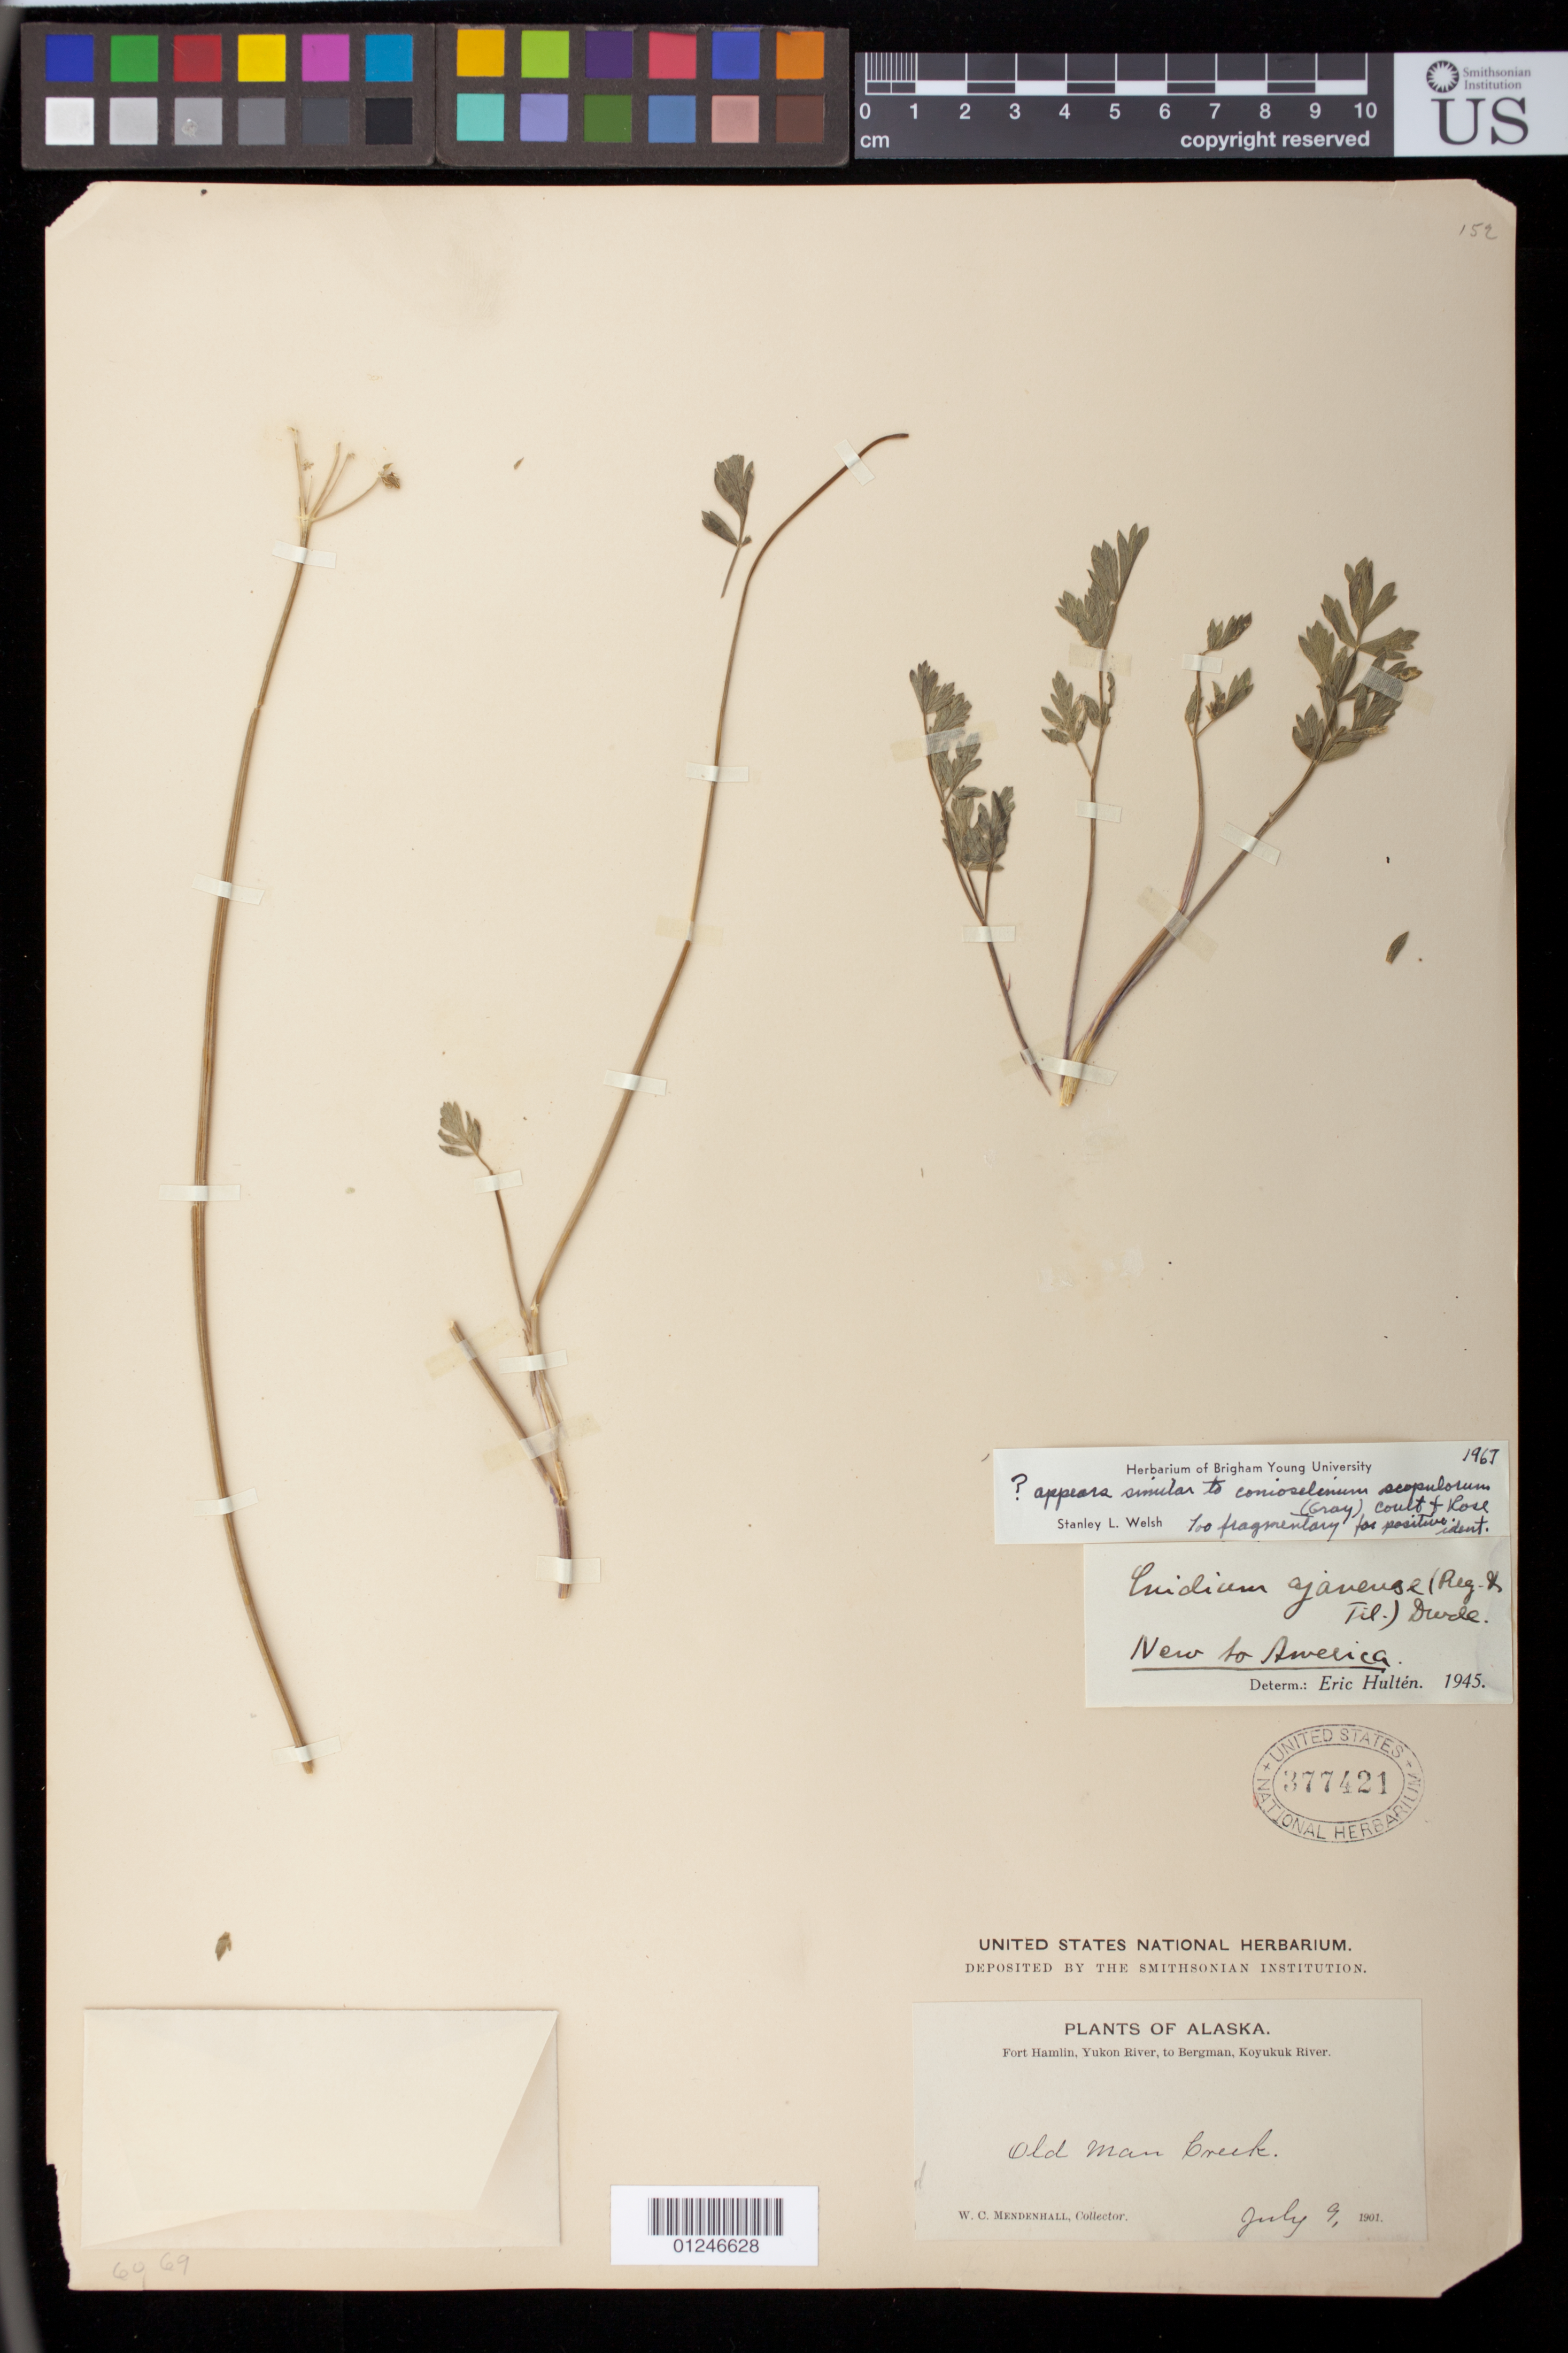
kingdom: Plantae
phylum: Tracheophyta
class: Magnoliopsida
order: Apiales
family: Apiaceae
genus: Cnidium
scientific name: Cnidium sp.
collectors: W. Mendenhall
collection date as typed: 09 Jul 1901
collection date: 1901-07-09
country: United States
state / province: Alaska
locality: Old Man Creek, branch of Koyukuk, 15 mi below Cariban Mountains, Fort Hamlin, Yukon River to Bergman, Koyukuk River.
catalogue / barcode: US 377421